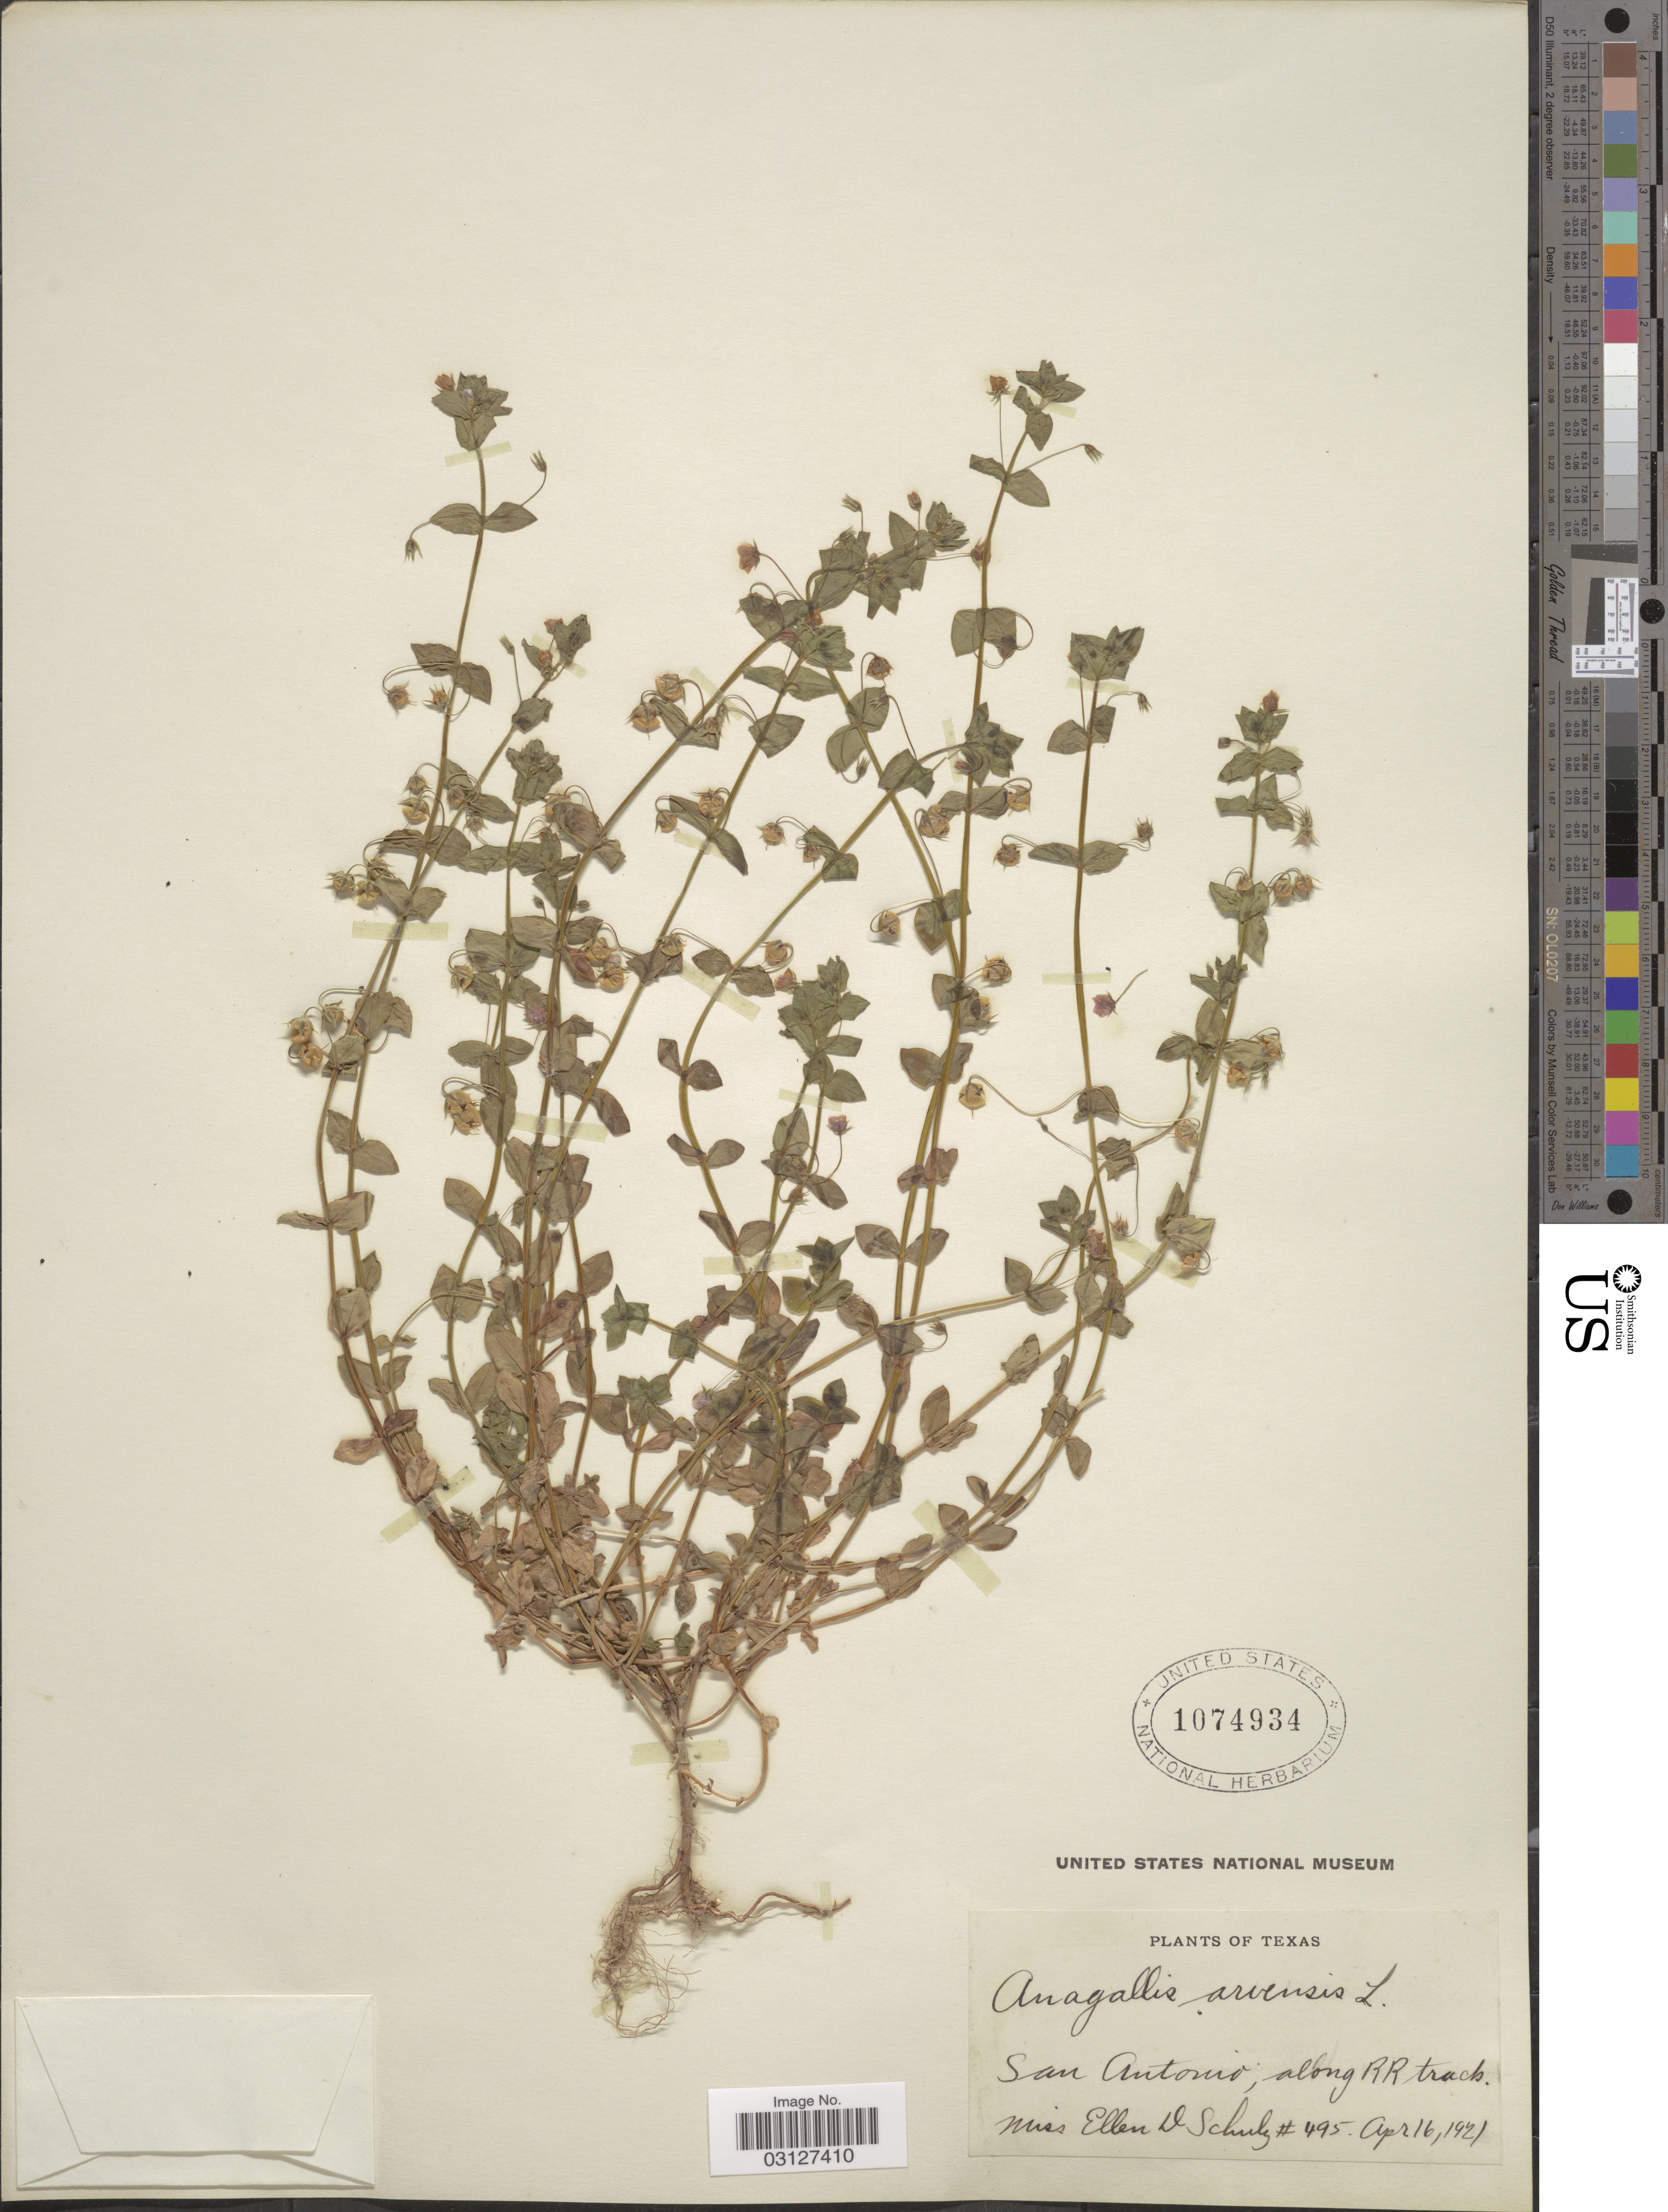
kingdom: Plantae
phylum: Tracheophyta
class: Magnoliopsida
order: Ericales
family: Primulaceae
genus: Anagallis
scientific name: Anagallis arvensis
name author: L.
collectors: E. D. Schulz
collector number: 495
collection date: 1921-04-16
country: United States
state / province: Texas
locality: San Antonio, along RR track.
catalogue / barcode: US 1074934